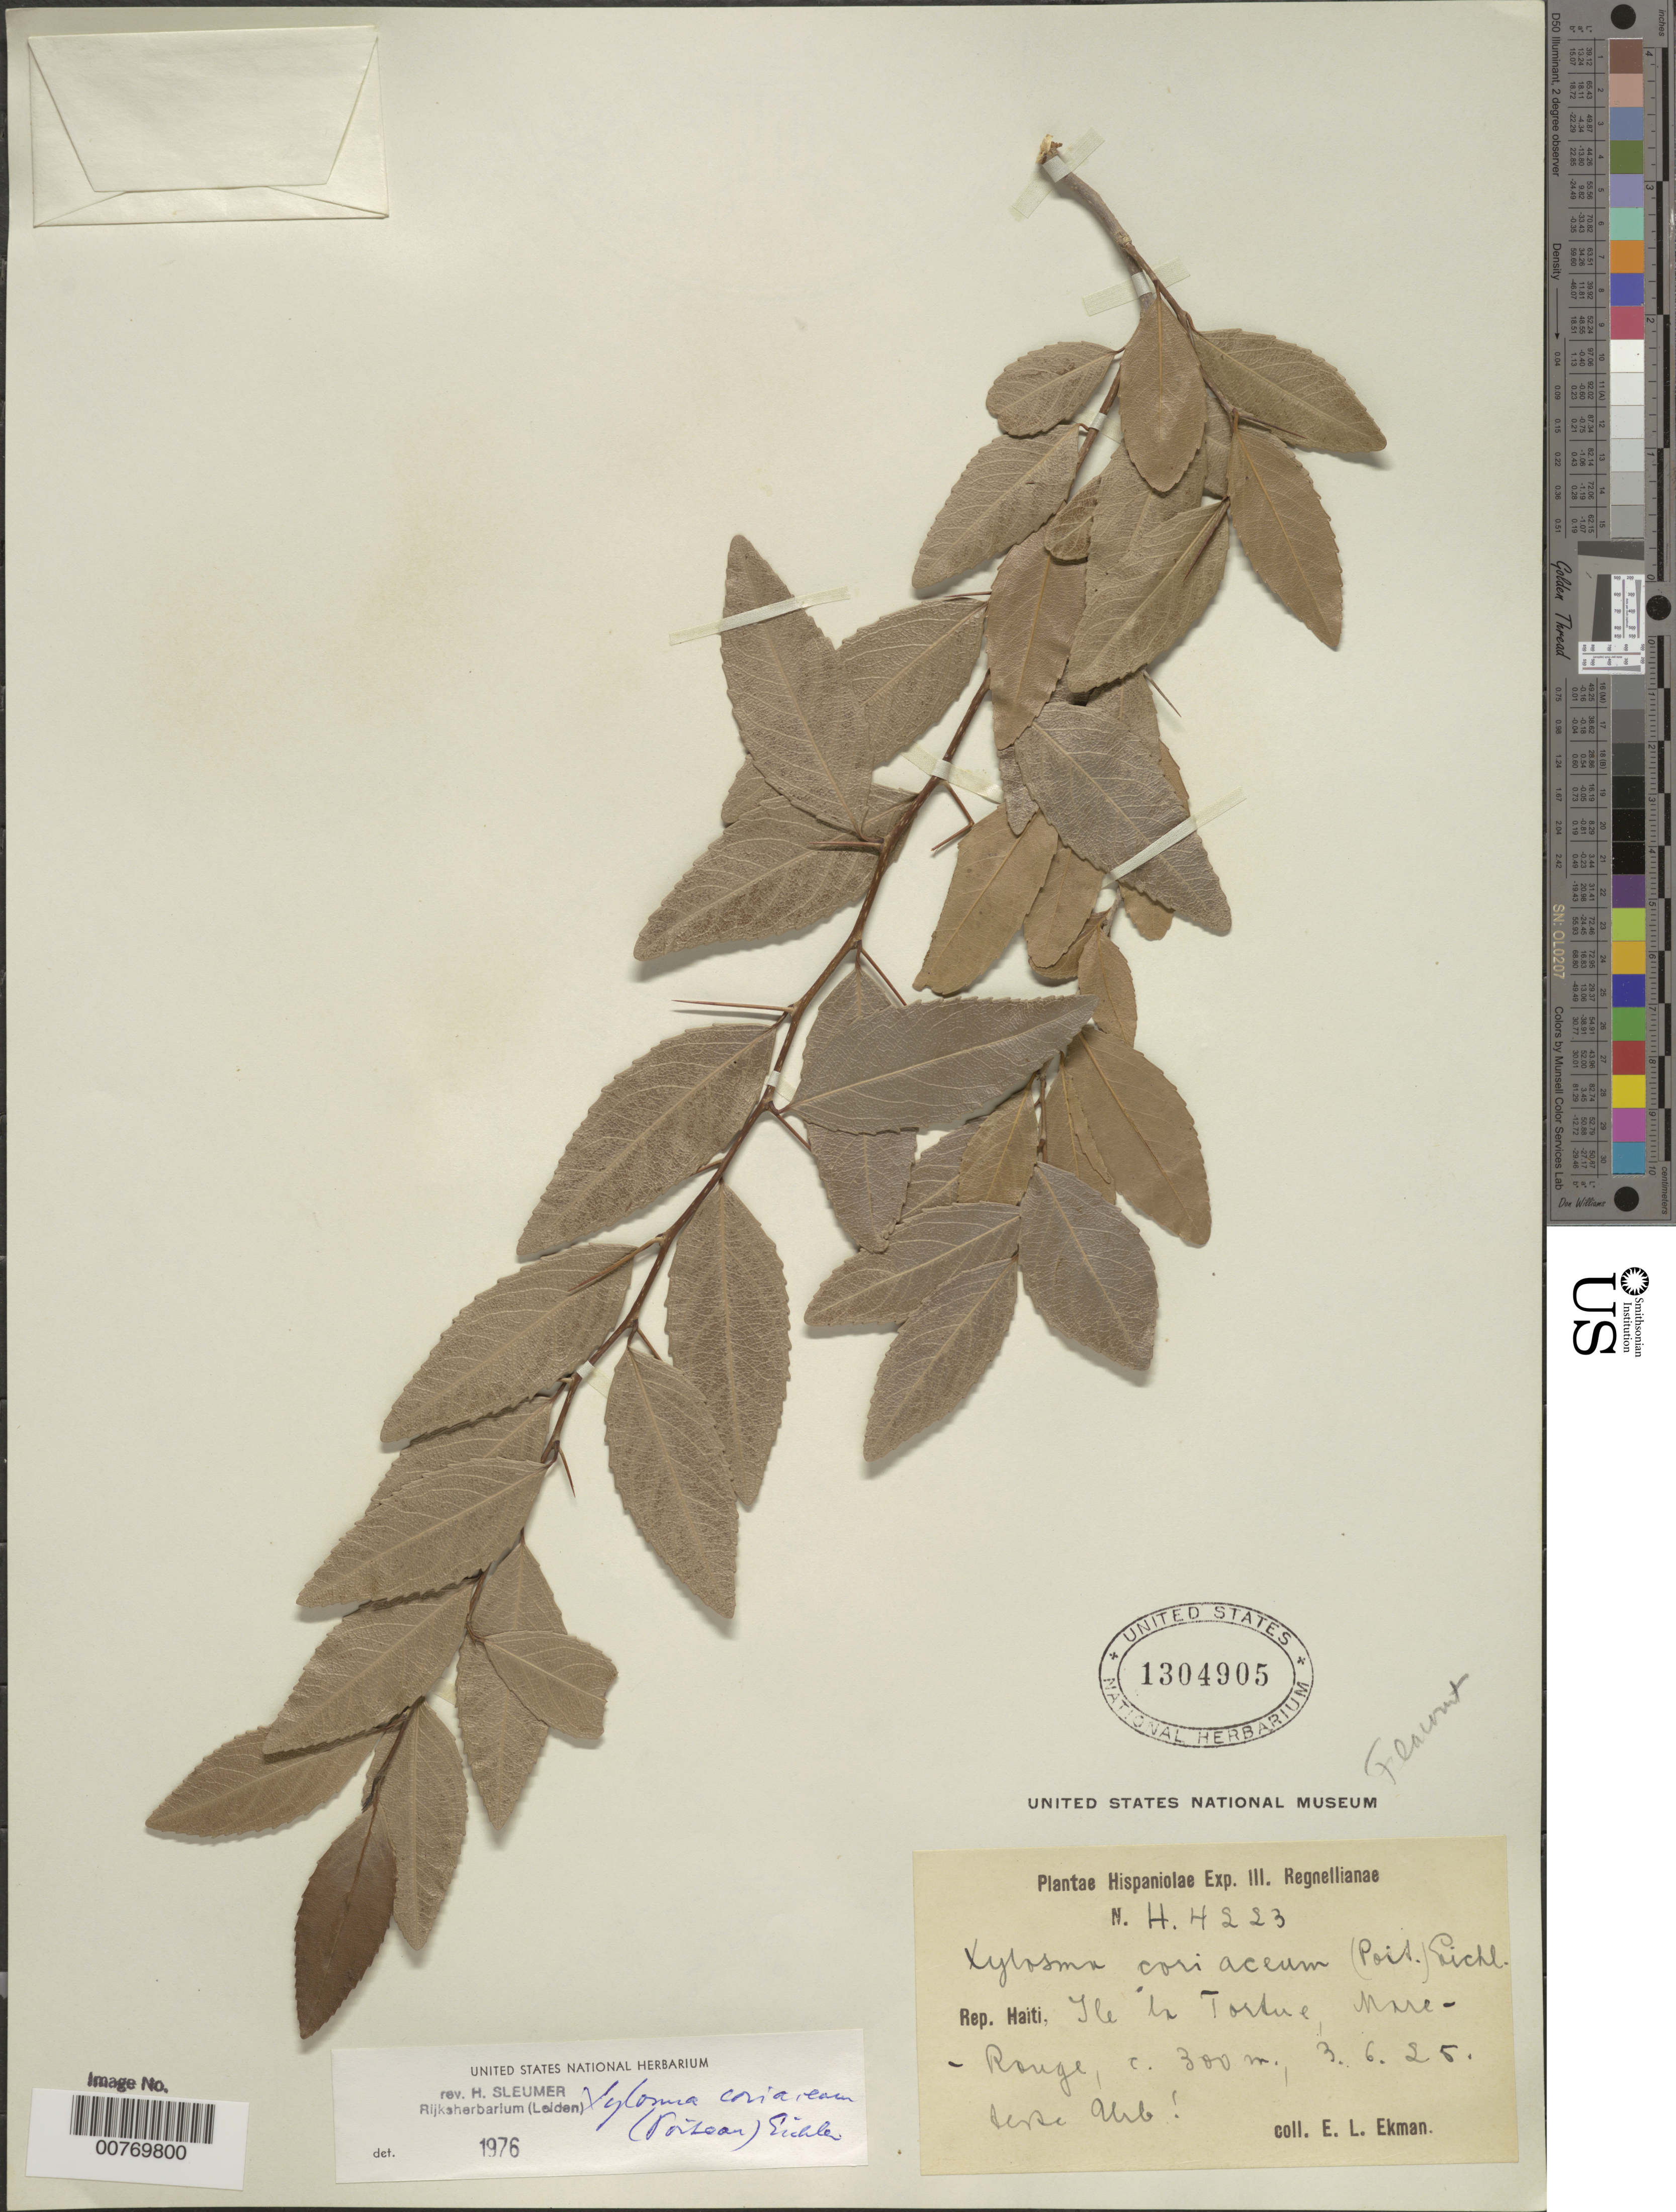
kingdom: Plantae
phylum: Tracheophyta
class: Magnoliopsida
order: Malpighiales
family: Salicaceae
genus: Xylosma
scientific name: Xylosma coriacea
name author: (Poit.) Eichler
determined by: Sleumer, H. O.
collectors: E. L. Ekman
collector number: H 4223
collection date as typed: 03 Jun 1925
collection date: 1925-06-03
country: Haiti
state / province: Nord-Óuest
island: Île de la Tortue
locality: Tortue Island, "Nure"-Rouge.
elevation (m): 300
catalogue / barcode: US 1304905